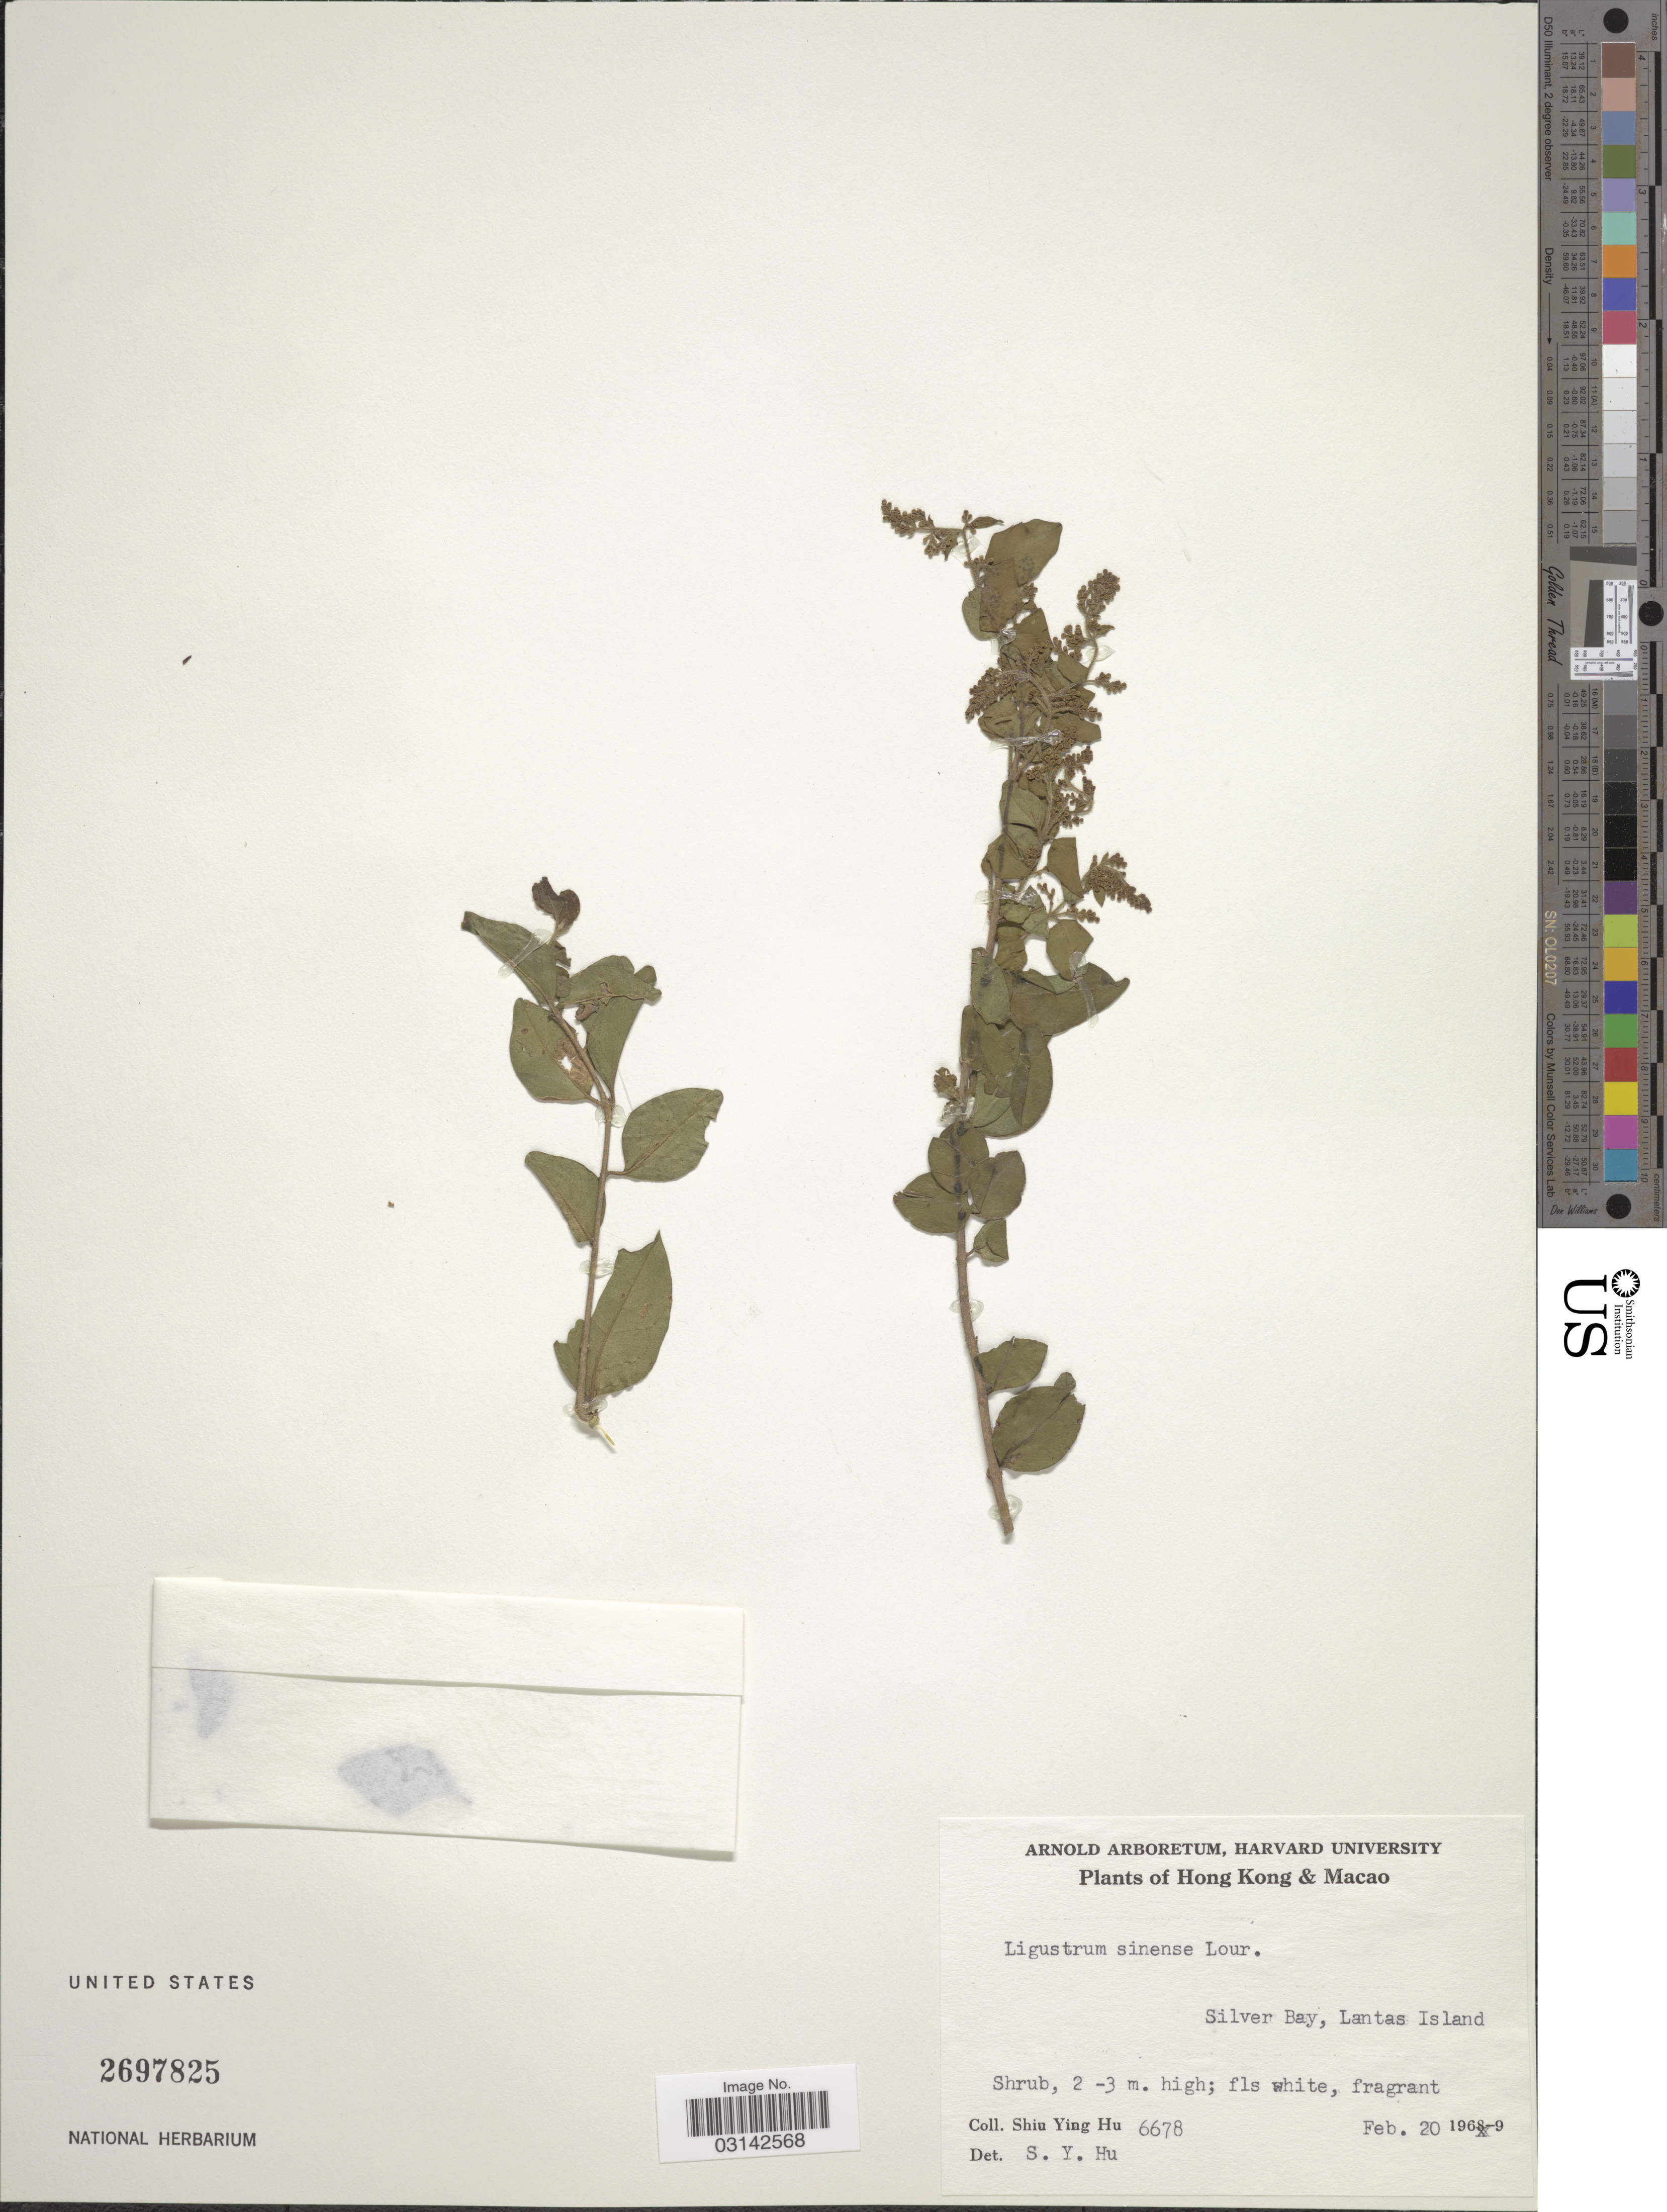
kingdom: Plantae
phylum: Tracheophyta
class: Magnoliopsida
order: Lamiales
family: Oleaceae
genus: Ligustrum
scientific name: Ligustrum sinense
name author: Lour.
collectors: S. Y. Hu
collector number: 6678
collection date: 1969-02-20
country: China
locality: Hong Kong & Macao, Silver Bay, Lantas Island.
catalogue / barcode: US 2697825